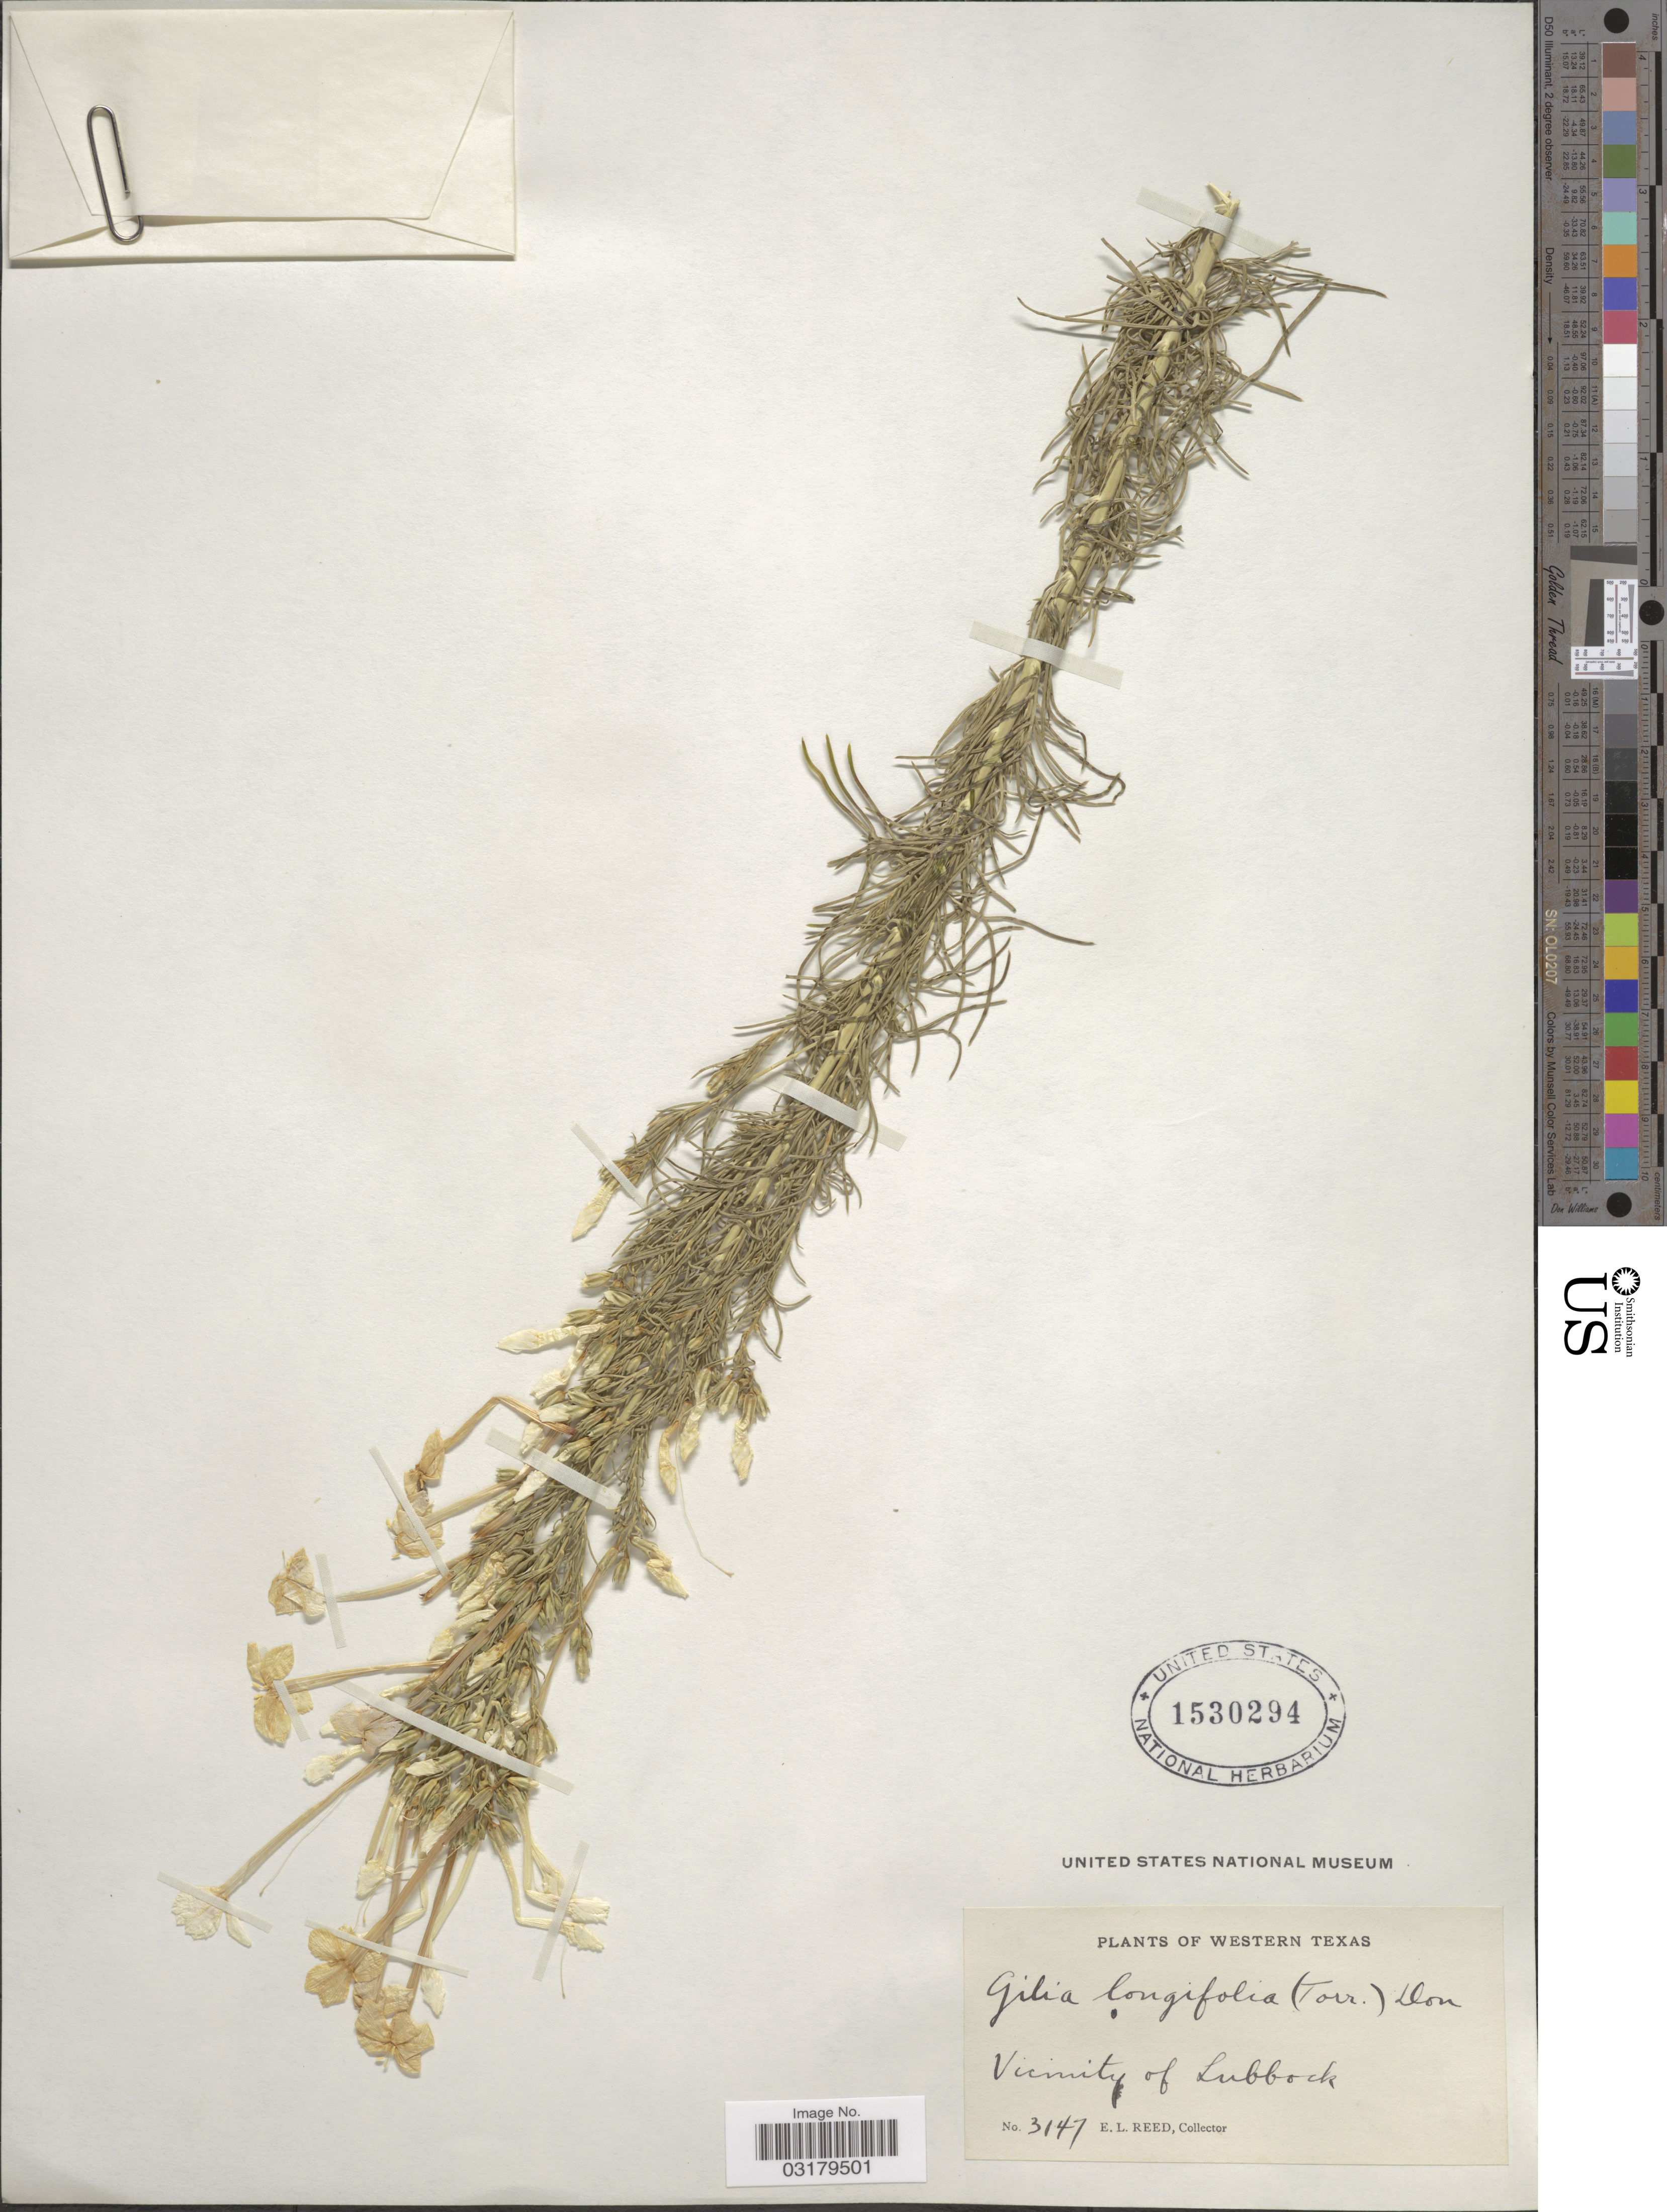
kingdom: Plantae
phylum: Tracheophyta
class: Magnoliopsida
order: Ericales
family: Polemoniaceae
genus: Ipomopsis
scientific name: Ipomopsis longiflora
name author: (Torr.) V.E. Grant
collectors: E. Reed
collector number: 3147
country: United States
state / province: Texas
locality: Western Texas. Vicinity of Lubbock.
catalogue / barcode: US 1530294